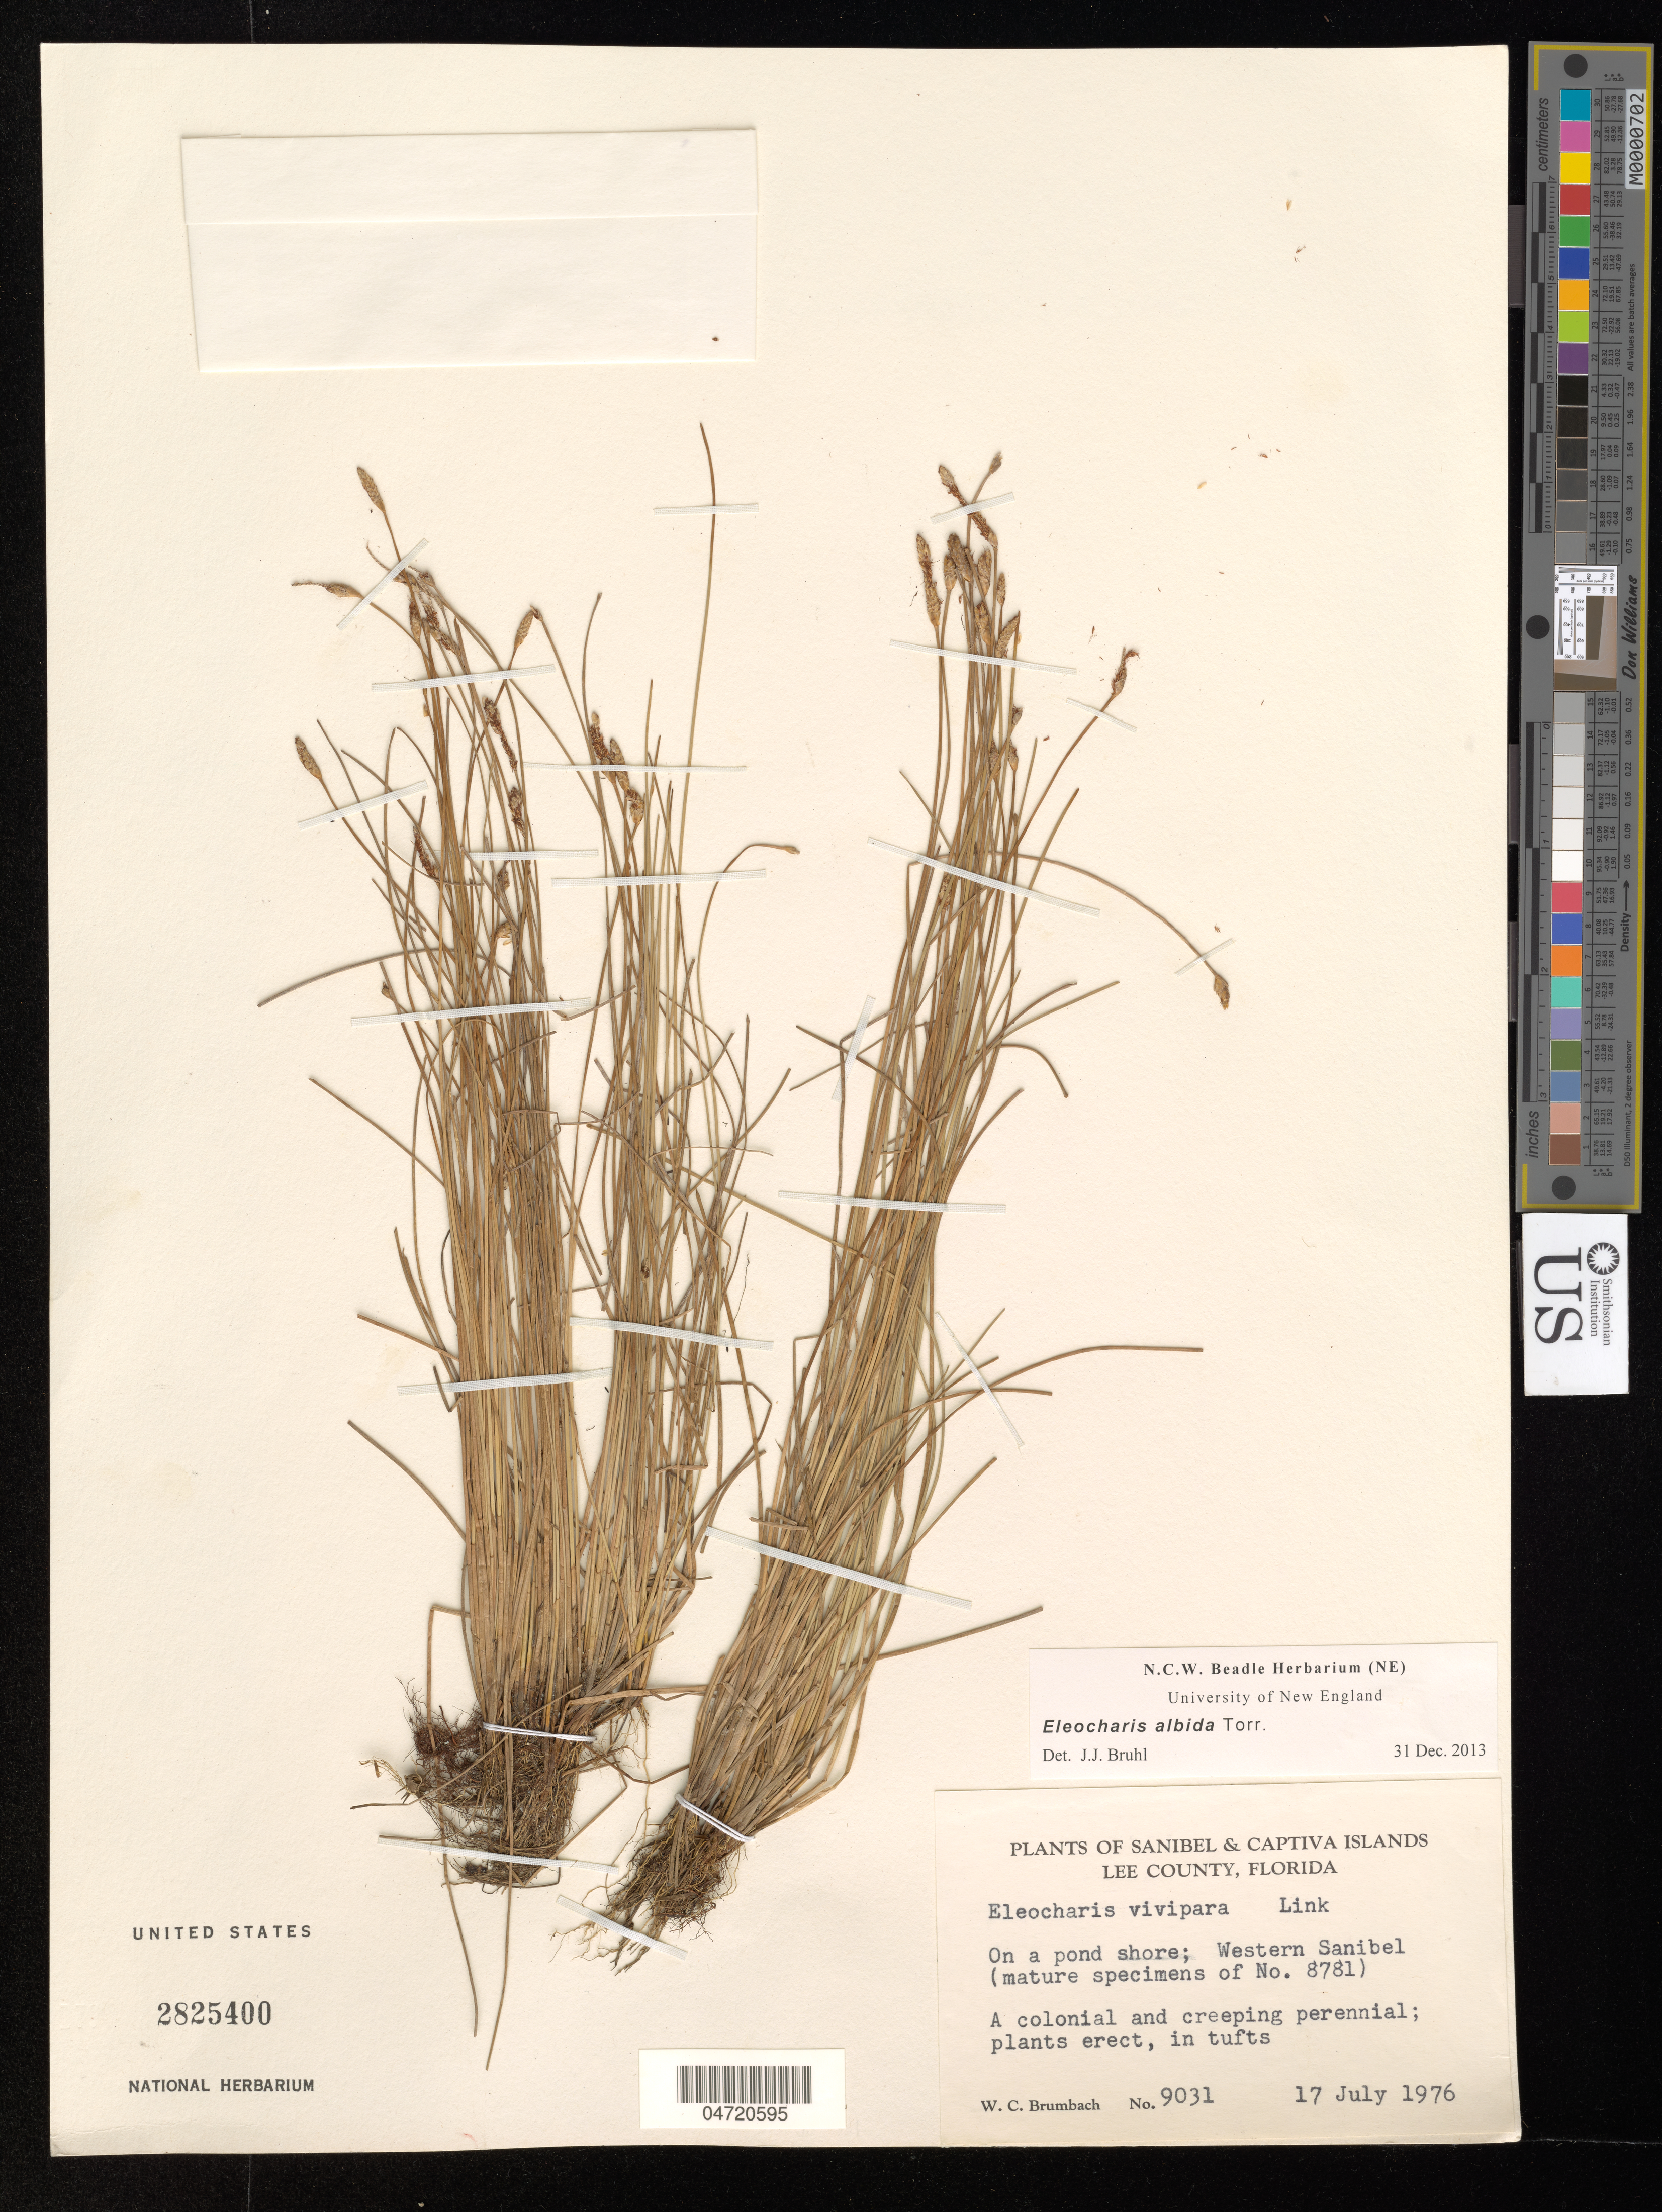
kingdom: Plantae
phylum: Tracheophyta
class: Liliopsida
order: Poales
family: Cyperaceae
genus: Eleocharis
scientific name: Eleocharis albida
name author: Torr.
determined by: Bruhl, J. J., (NE), University of New England (AUSTRALIA)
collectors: W. C. Brumbach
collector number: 9031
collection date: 1976-07-17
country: United States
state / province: Florida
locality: Western Sanibel.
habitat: On a pond shore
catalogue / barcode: US 2825400